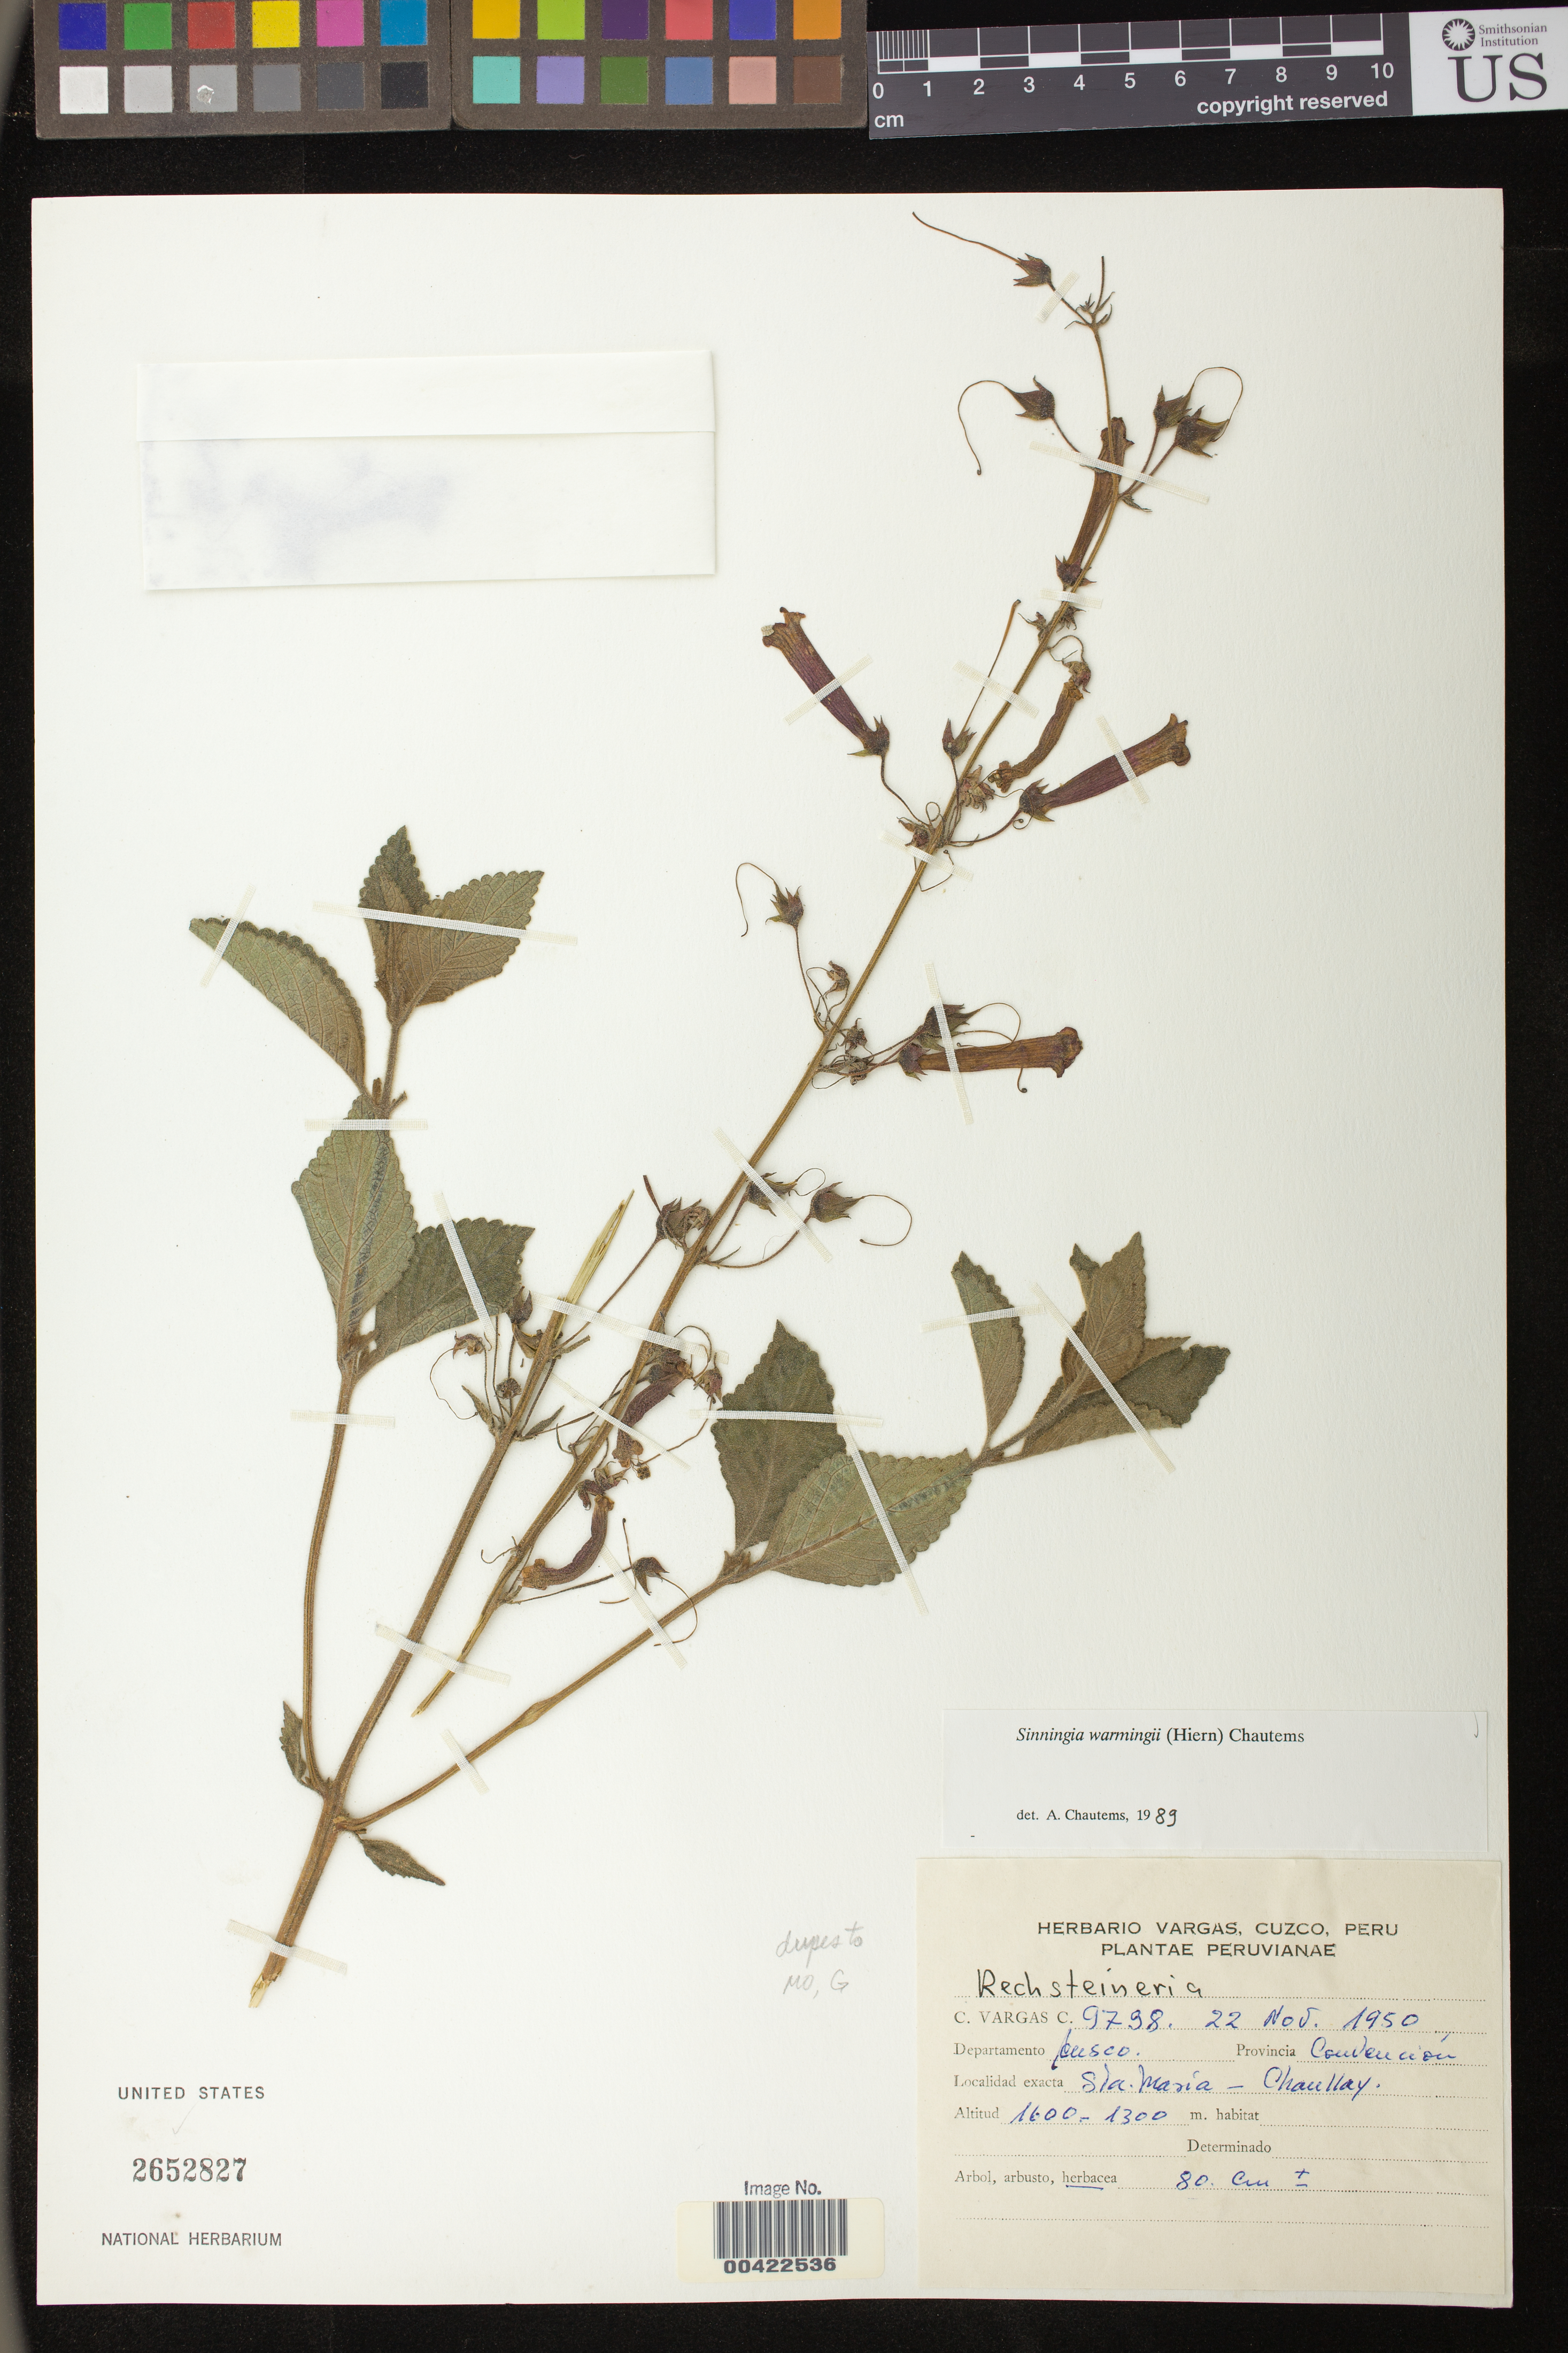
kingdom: Plantae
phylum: Tracheophyta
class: Magnoliopsida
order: Lamiales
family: Gesneriaceae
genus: Sinningia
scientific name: Sinningia warmingii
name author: (Hiern) Chautems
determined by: Skog, Laurence E.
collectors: C. Vargas C.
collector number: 9798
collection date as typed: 22 Nov 1950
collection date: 1950-11-22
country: Peru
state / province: Cusco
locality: Prov. Convención, Sta. Maria - Chaullay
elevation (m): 1300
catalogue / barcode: US 2652827